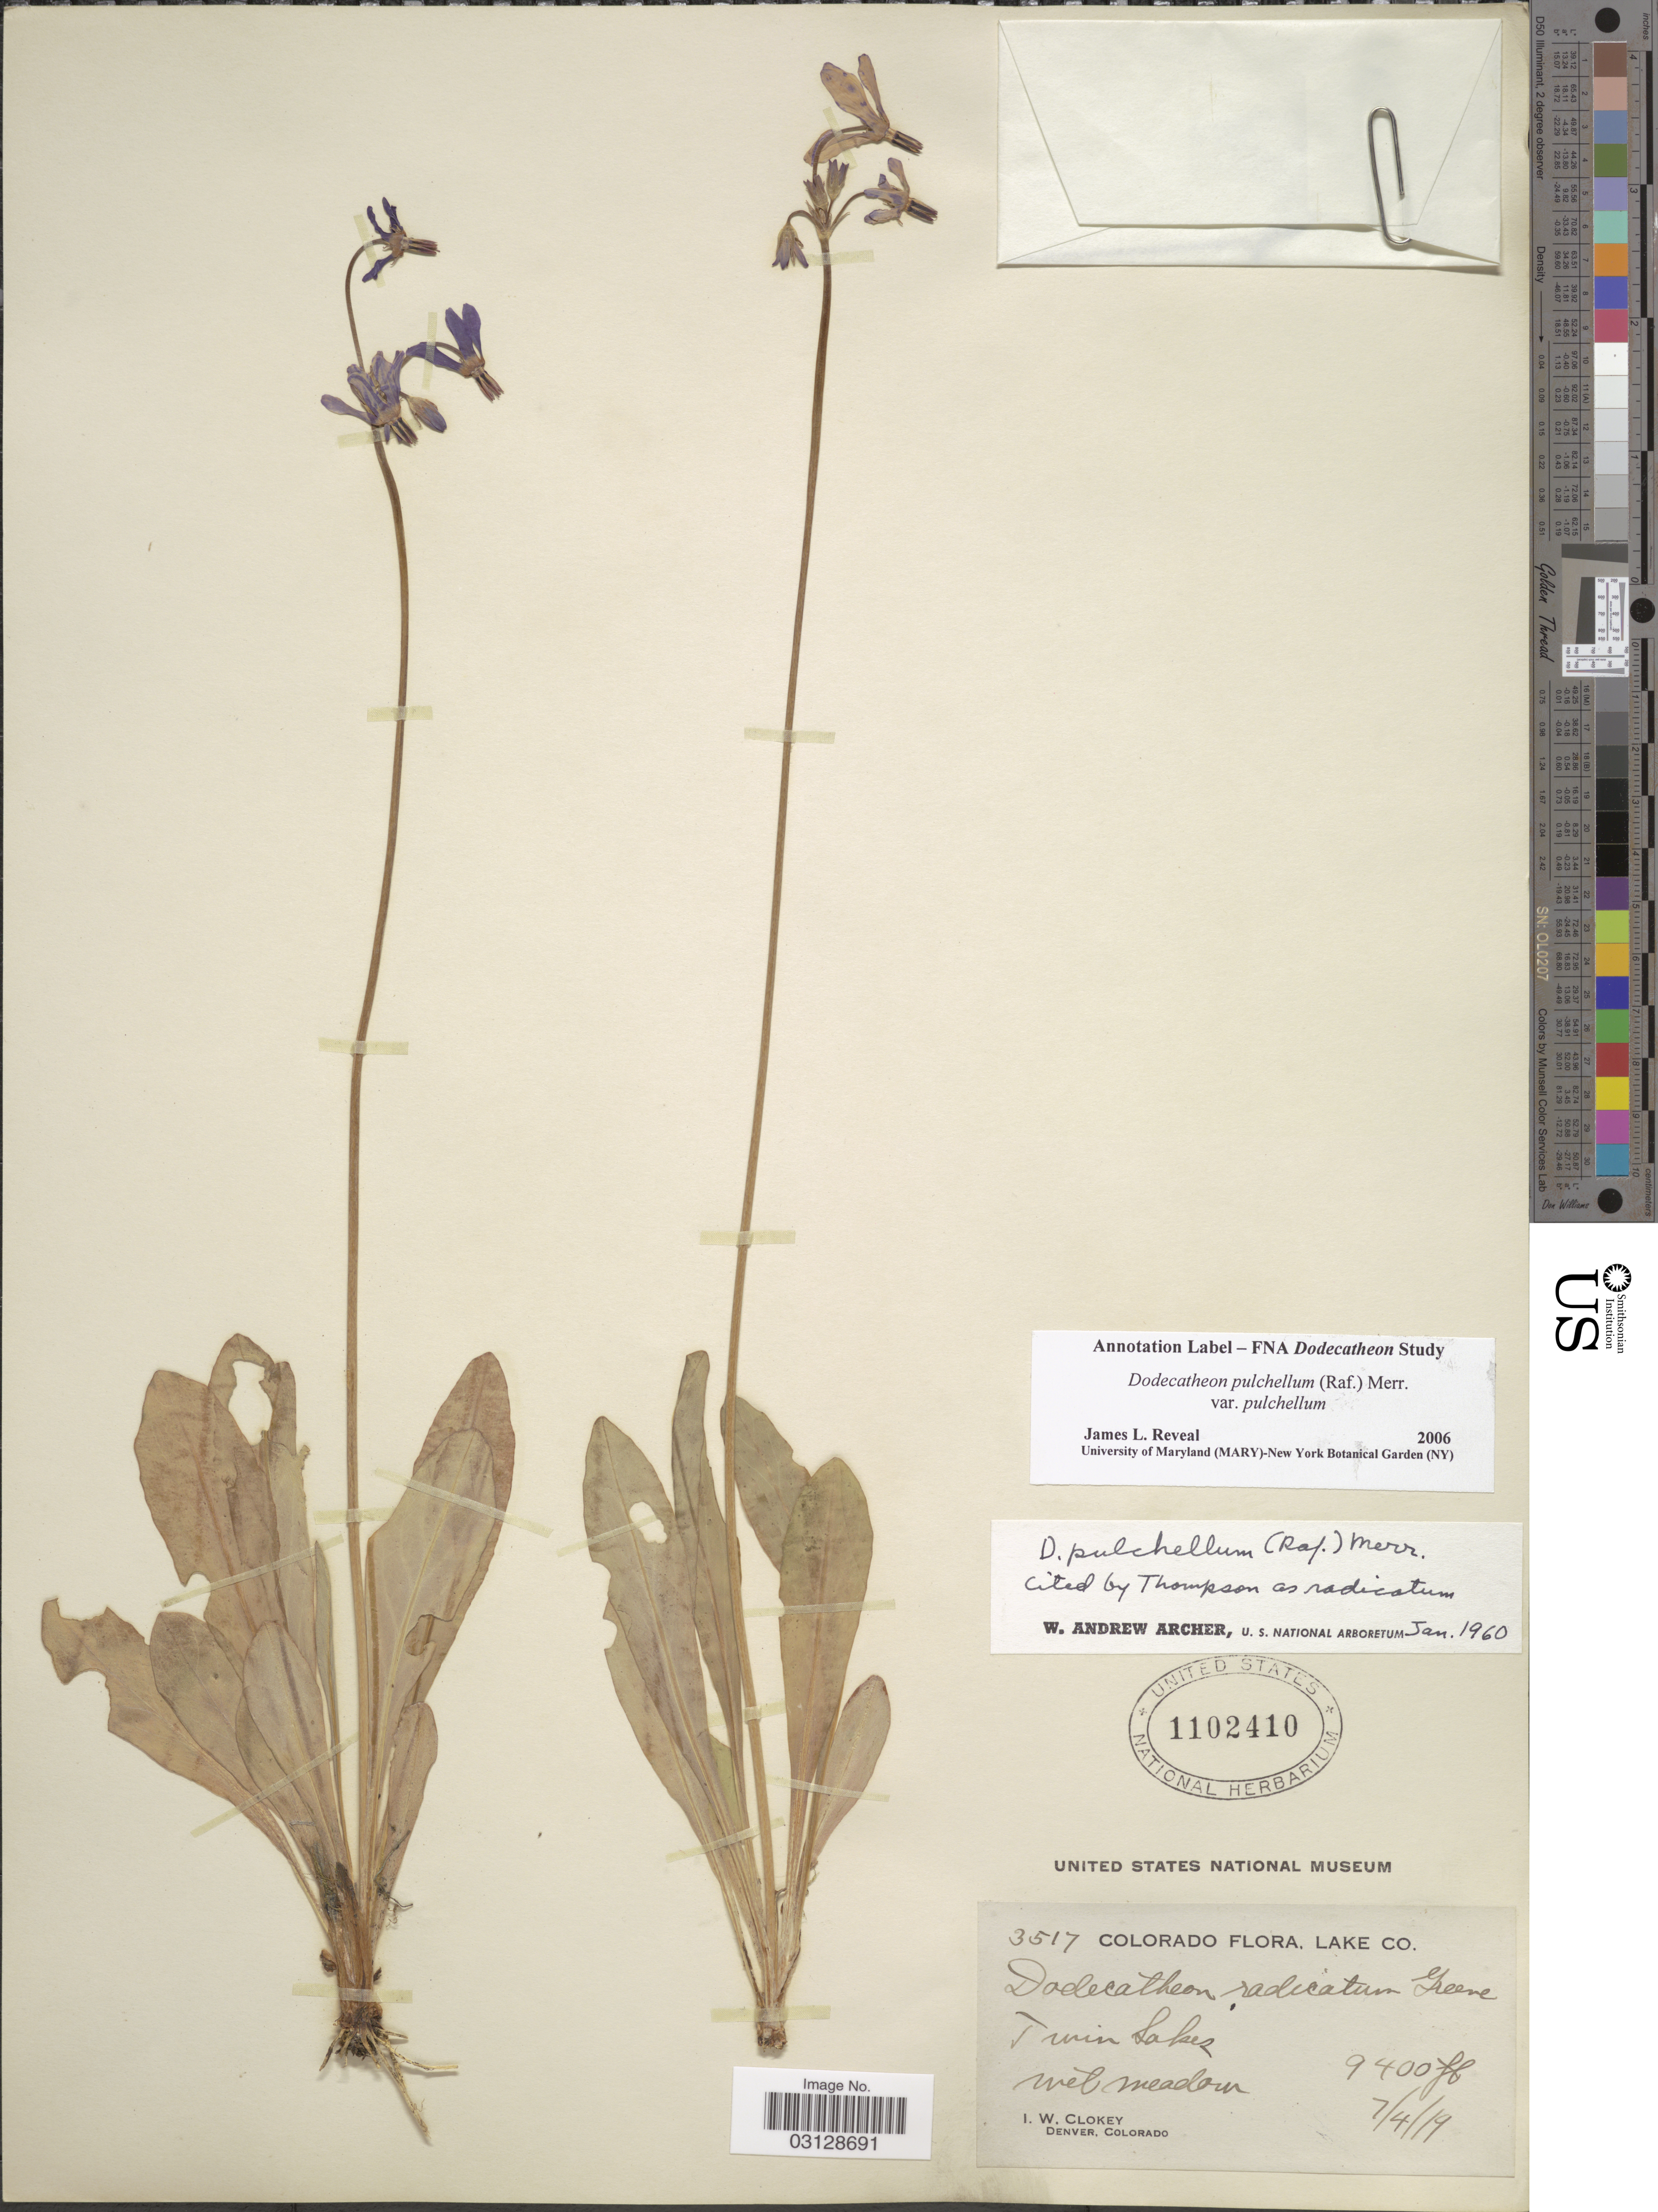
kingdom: Plantae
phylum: Tracheophyta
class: Magnoliopsida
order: Ericales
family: Primulaceae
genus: Dodecatheon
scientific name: Dodecatheon pulchellum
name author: (Raf.) Merr.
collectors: I. W. Clokey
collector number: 3517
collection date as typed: Transcribed d/m/y: 4/7/19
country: United States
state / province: Colorado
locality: Lake Co. Twin Lakes.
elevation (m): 2865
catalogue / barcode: US 1102410